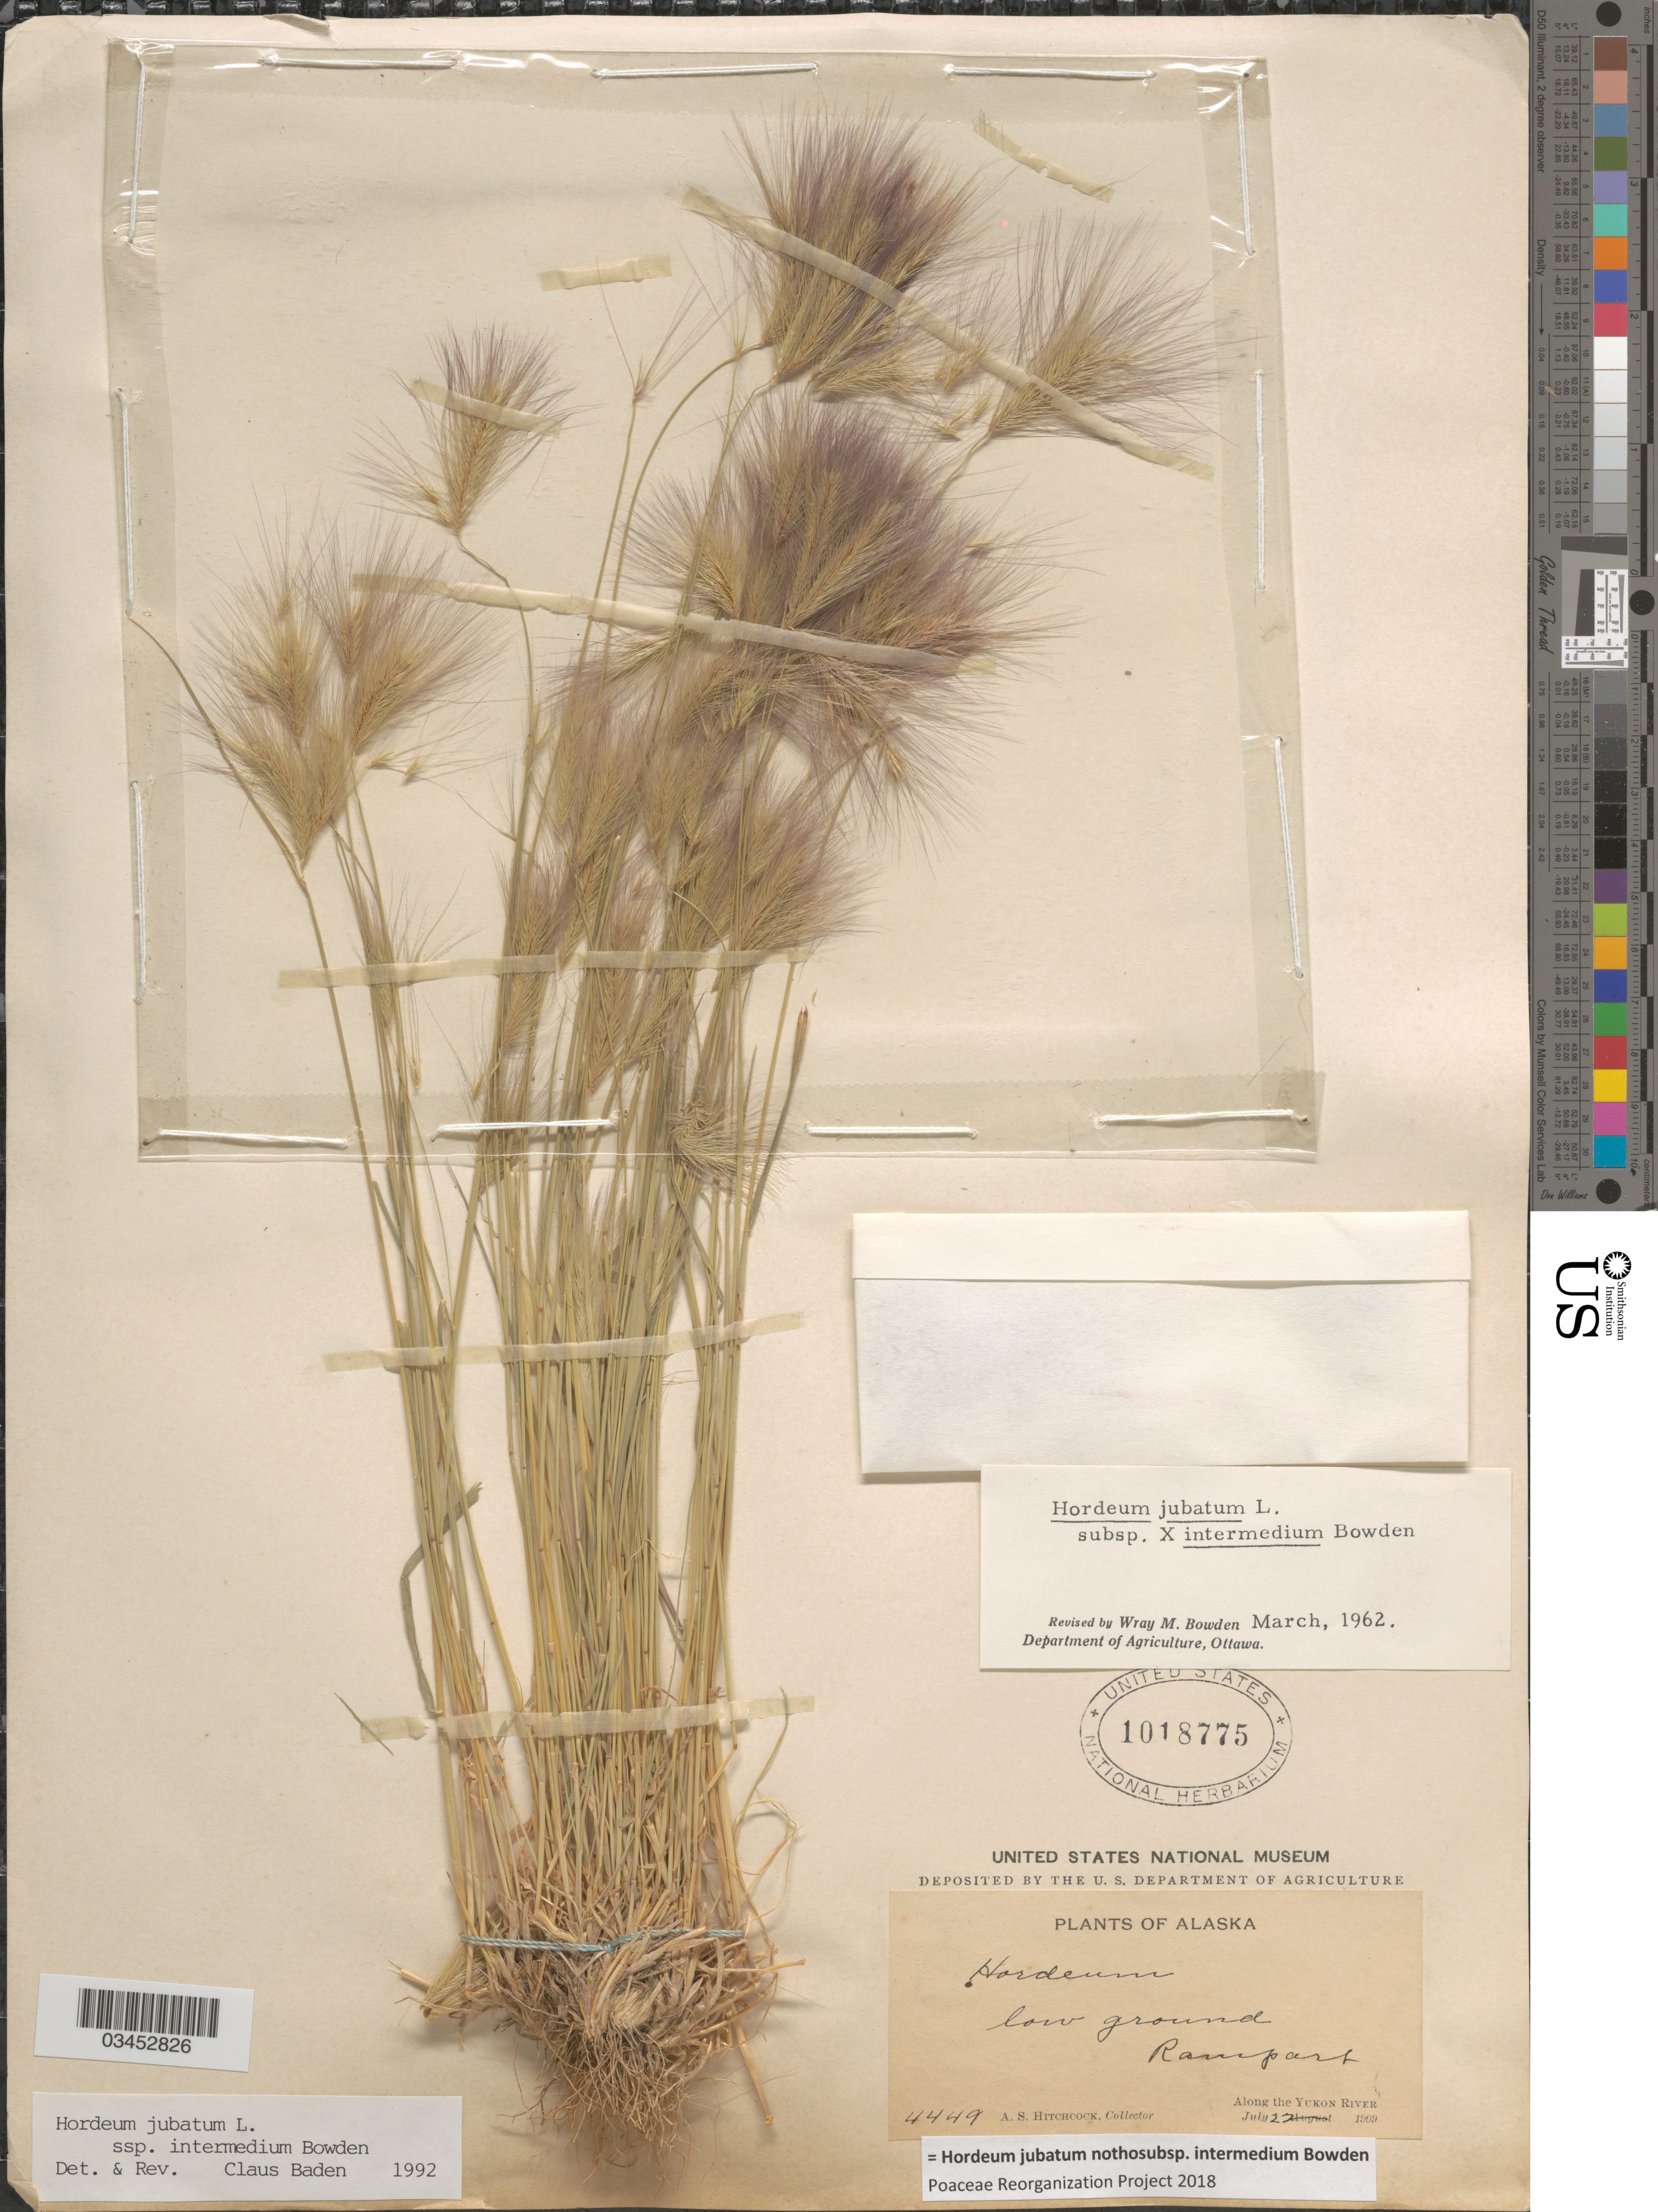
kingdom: Plantae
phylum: Tracheophyta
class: Liliopsida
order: Poales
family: Poaceae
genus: Hordeum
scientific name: Hordeum jubatum nothosubsp. intermedium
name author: Bowden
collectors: A. S. Hitchcock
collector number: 4449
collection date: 1909-07-02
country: United States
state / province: Alaska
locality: Rampart. Along the Yukon River.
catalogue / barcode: US 1018775